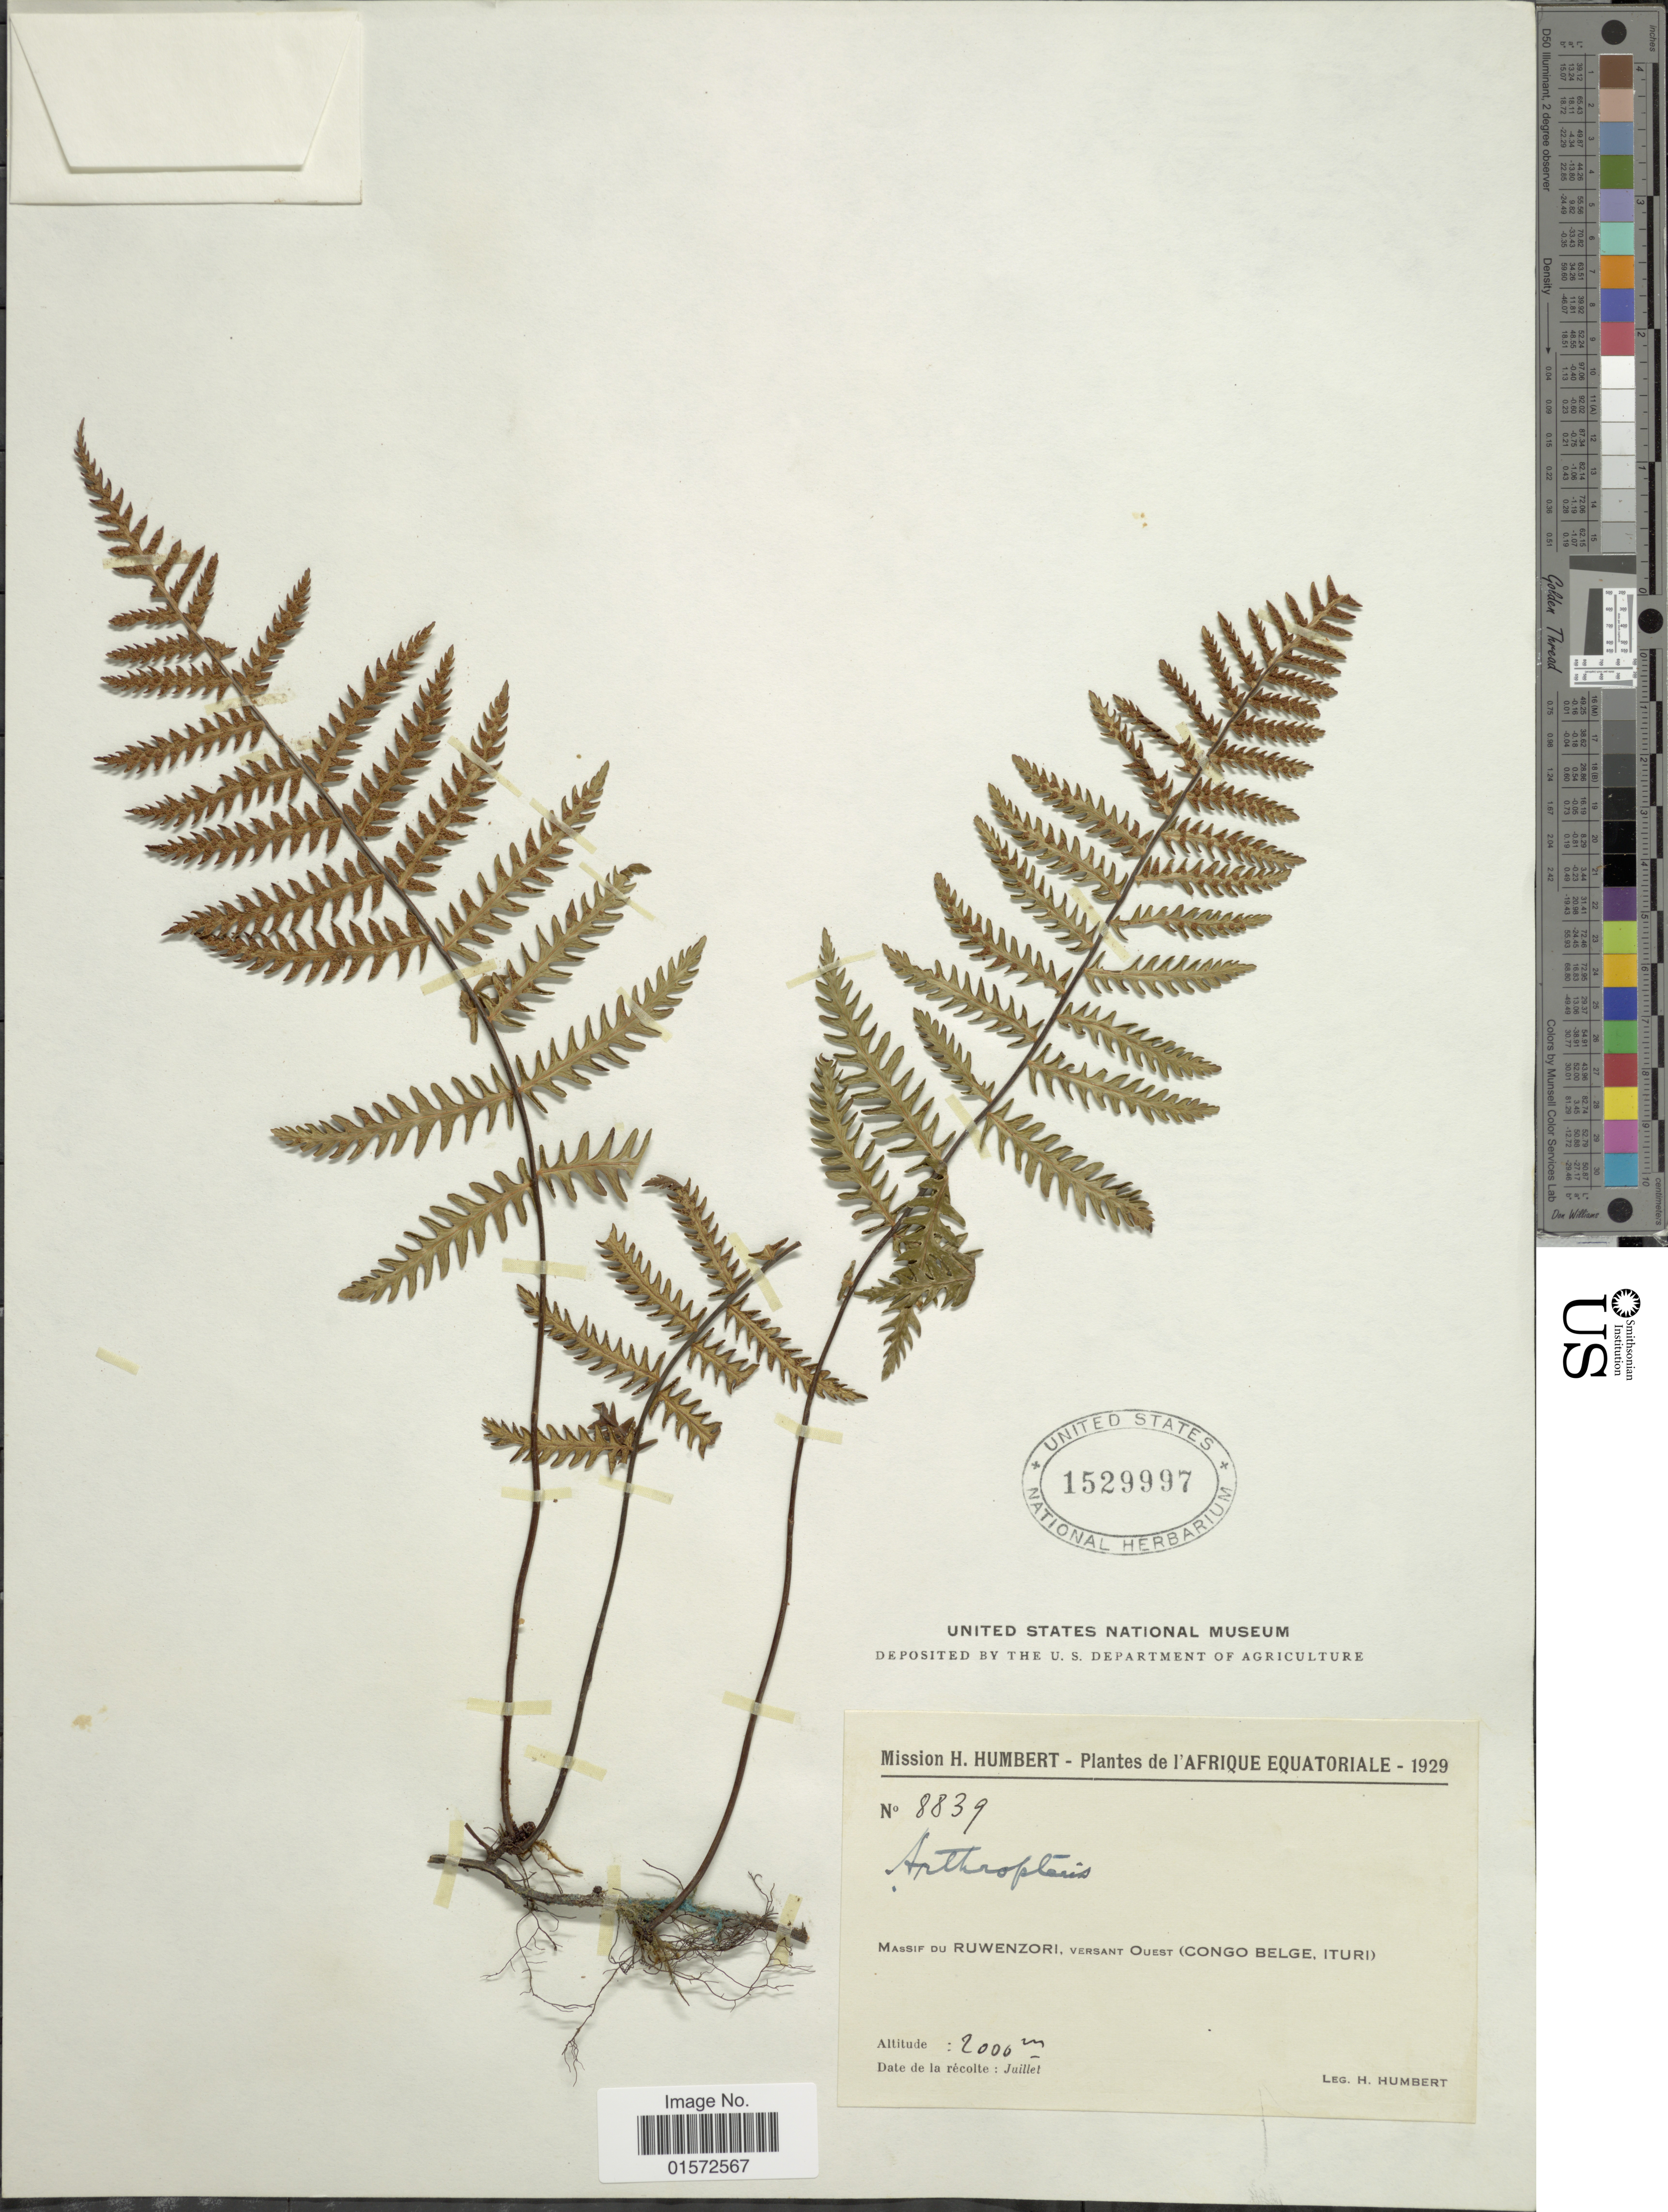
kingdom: Plantae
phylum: Tracheophyta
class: Polypodiopsida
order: Polypodiales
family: Tectariaceae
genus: Arthropteris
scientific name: Arthropteris orientalis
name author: (J.F. Gmel.) Posth.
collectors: H. Humbert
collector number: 8839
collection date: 1929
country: Congo, Democratic Republic of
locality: Massif du Ruwenzori, Versant Ouest (Congo Belge, Ituri)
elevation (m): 2000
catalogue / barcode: US 1529997